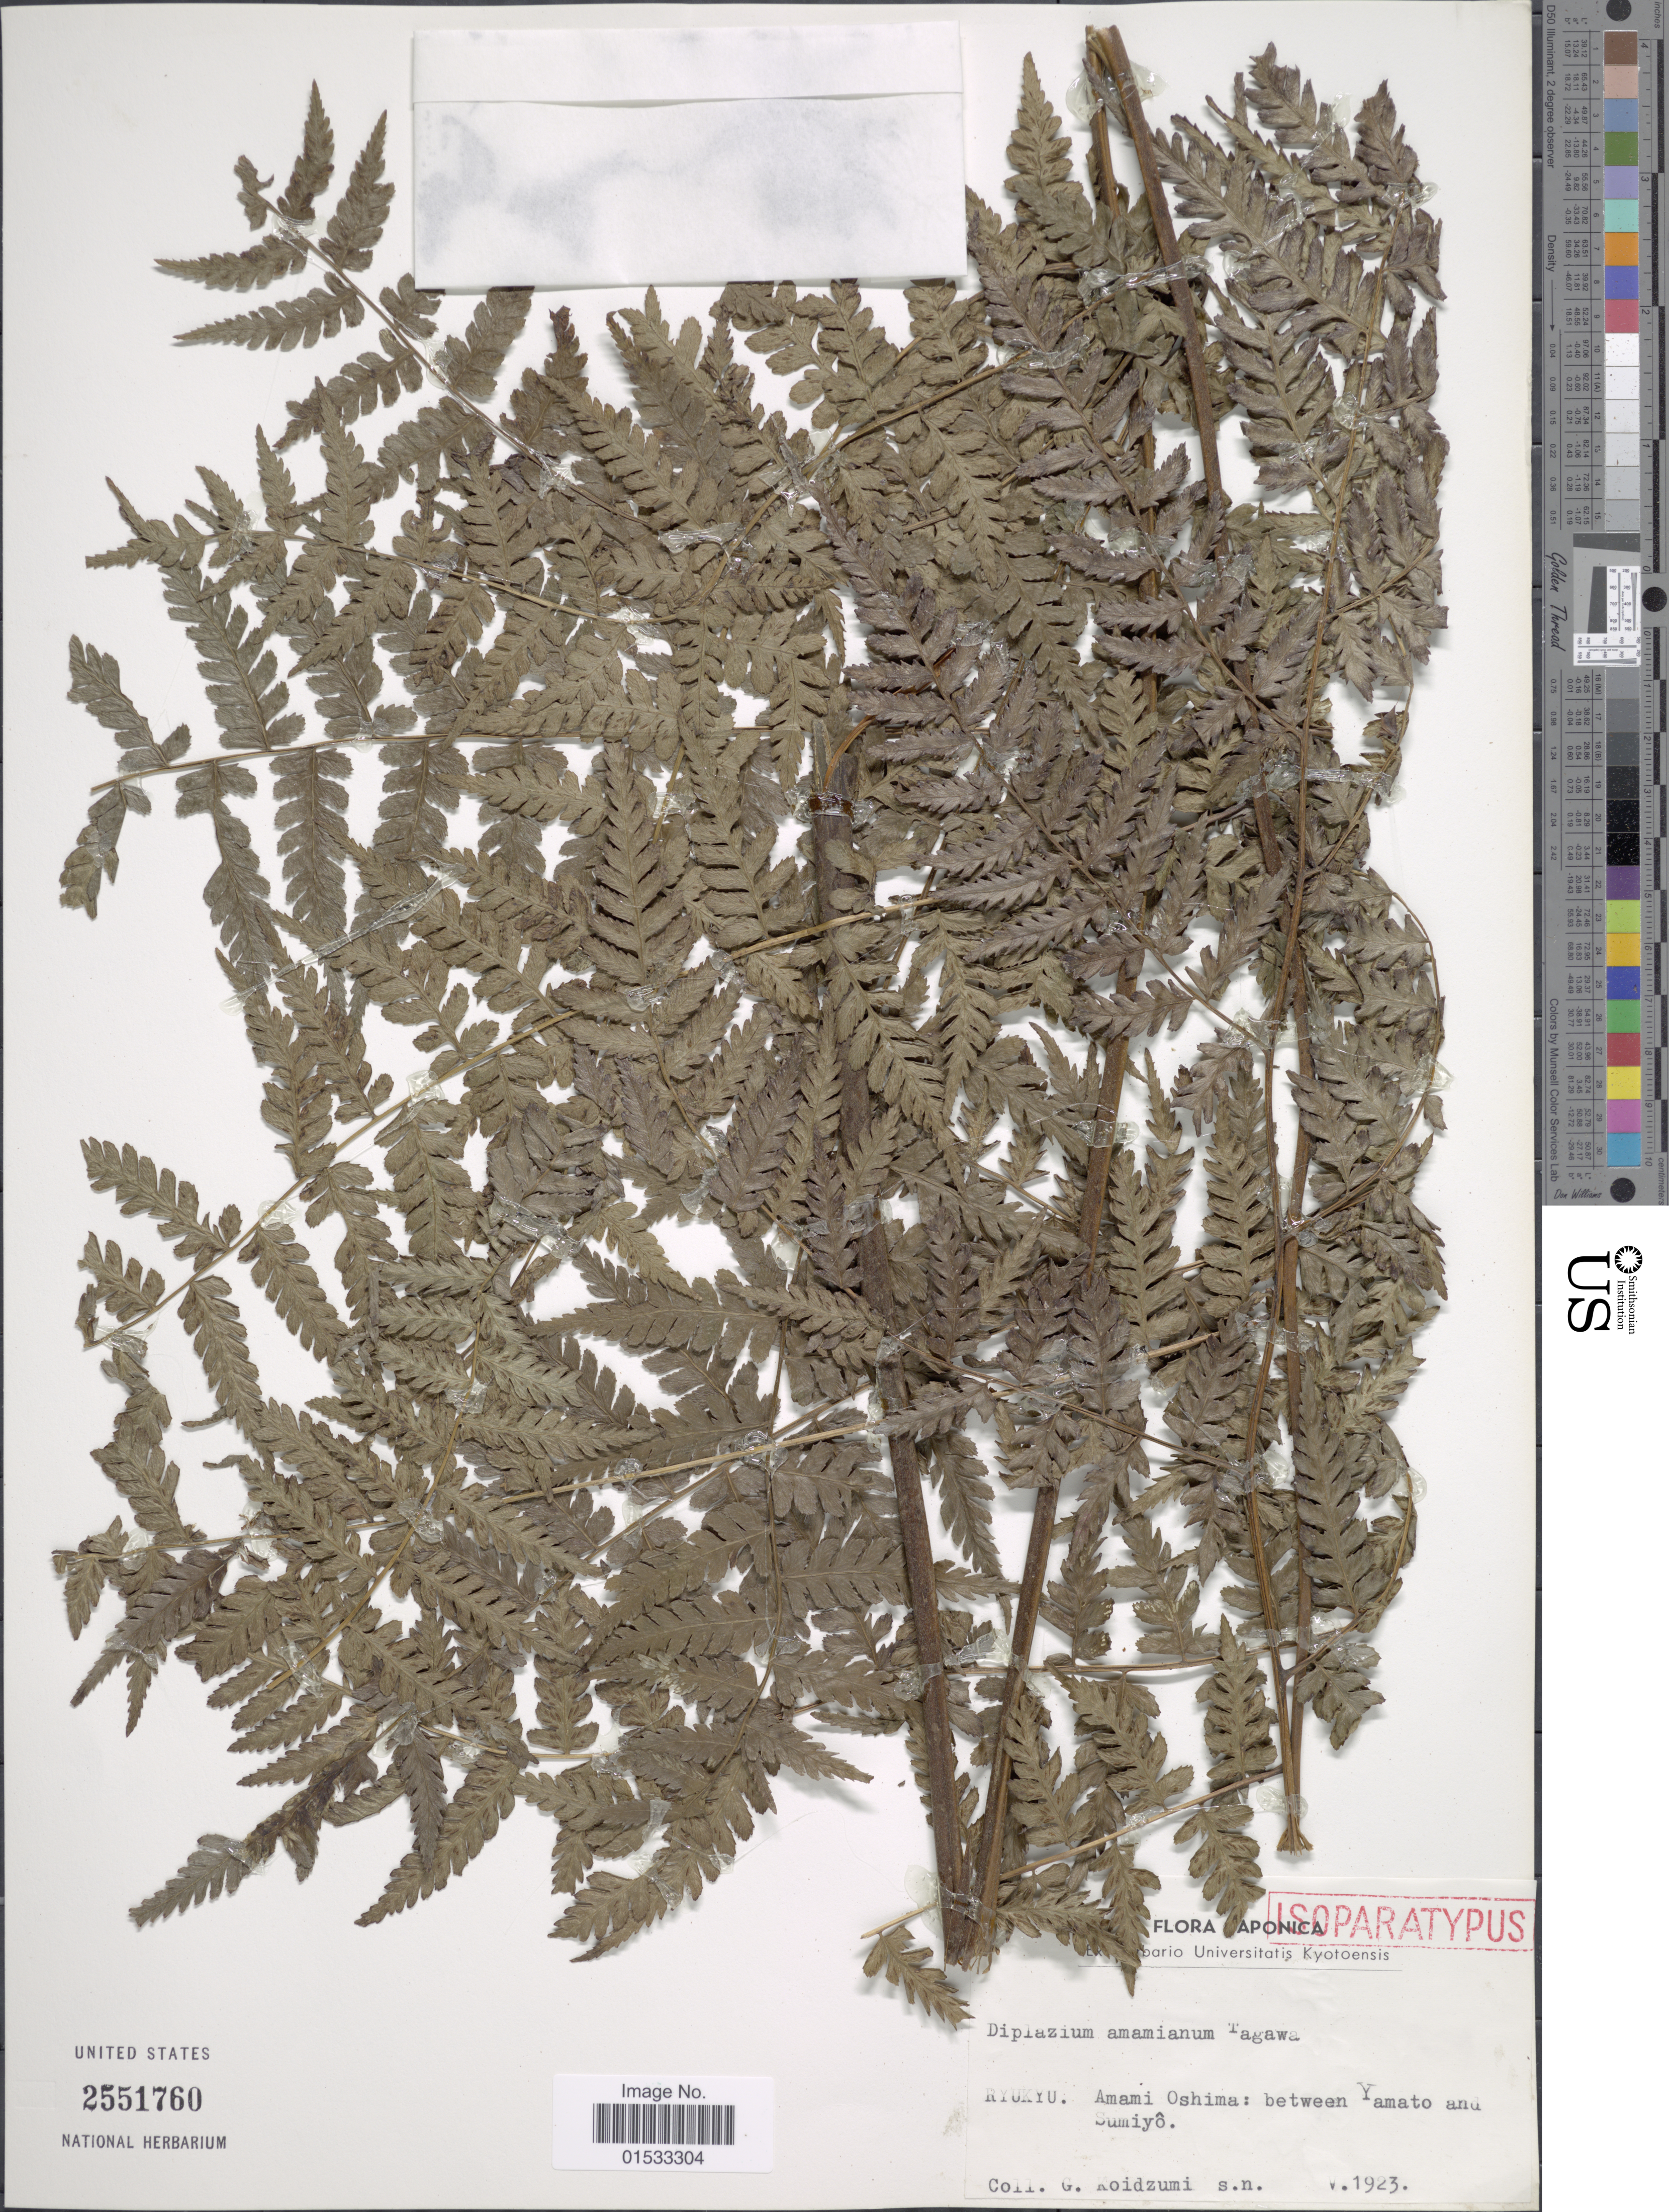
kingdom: Plantae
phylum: Tracheophyta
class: Polypodiopsida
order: Polypodiales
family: Athyriaceae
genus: Diplazium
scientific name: Diplazium amamianum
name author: Tagawa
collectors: G. Koidzumi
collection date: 1923-05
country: Japan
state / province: Okinawa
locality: Ryuku, Amai Oshima; between Yamato and Sumiyô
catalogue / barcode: US 2551760